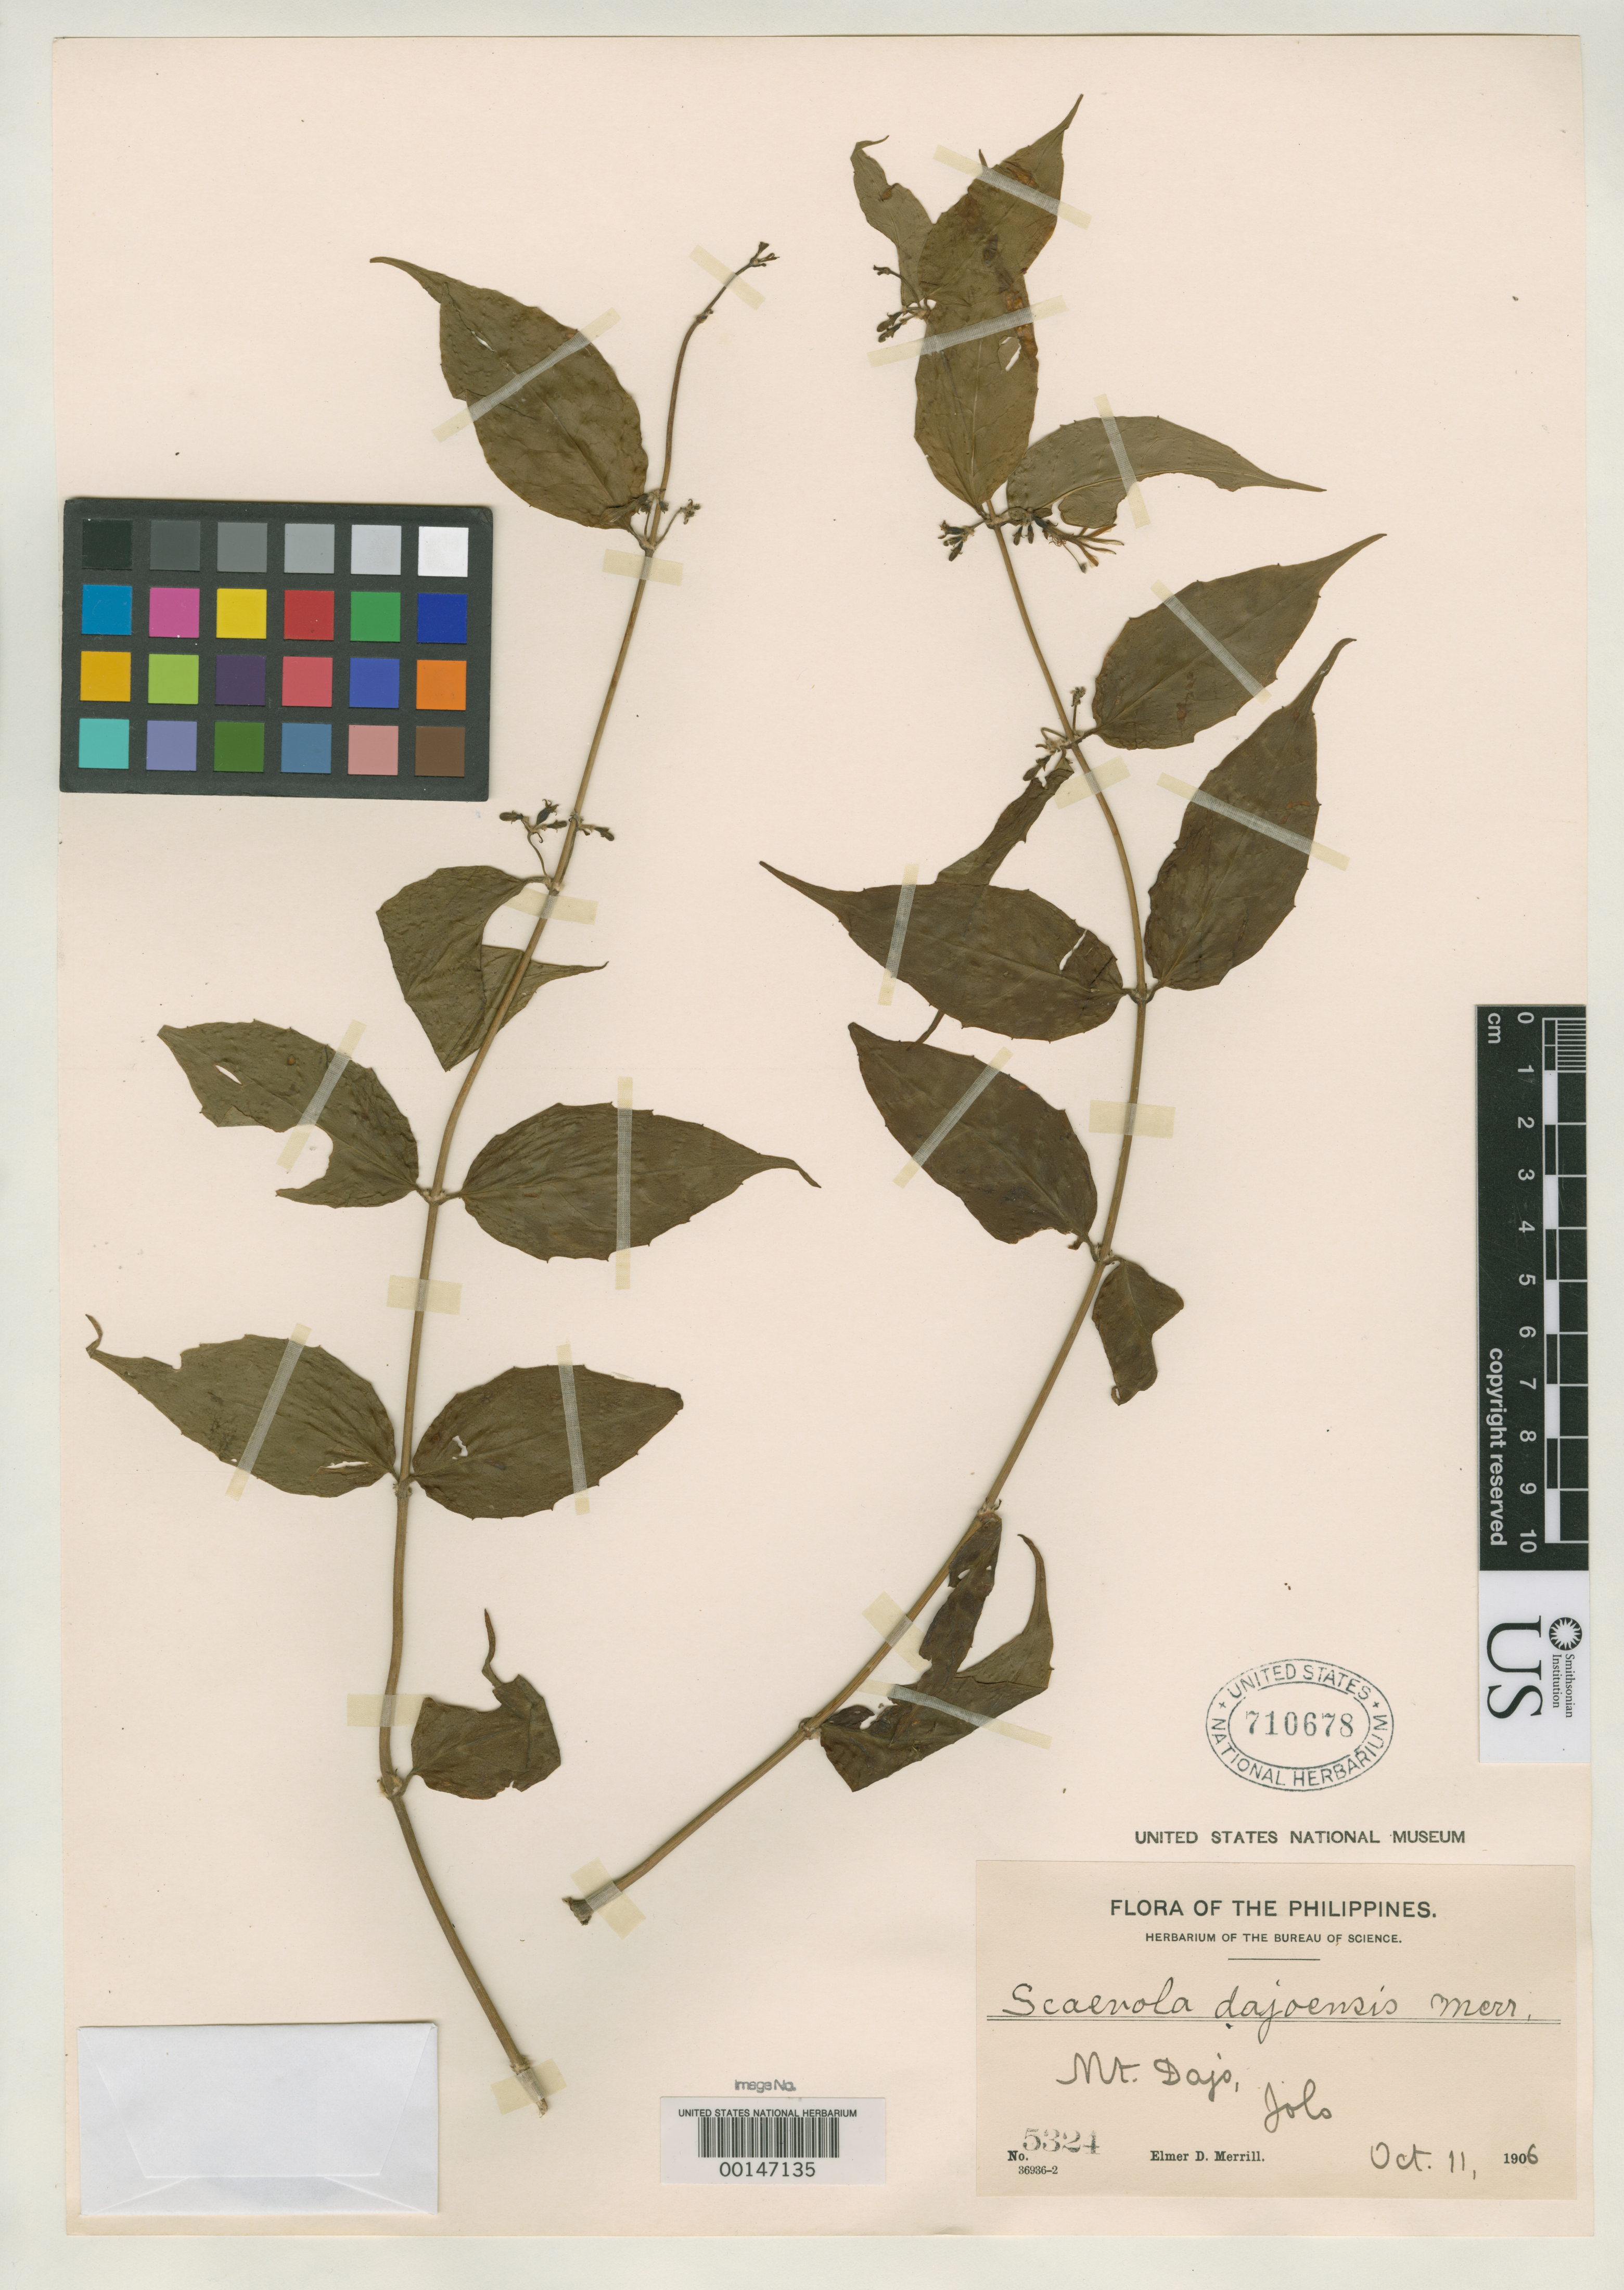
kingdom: Plantae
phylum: Tracheophyta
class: Magnoliopsida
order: Asterales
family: Goodeniaceae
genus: Scaevola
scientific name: Scaevola dajoensis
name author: Merr.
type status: Isotype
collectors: E. D. Merrill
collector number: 5324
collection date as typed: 11 Oct 1906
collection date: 1906-10-11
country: Philippines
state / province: Muslim Mindanao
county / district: Sulu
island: Jolo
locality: Mt. Dajo. [Sulu Arch.]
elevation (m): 650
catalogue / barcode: US 710678